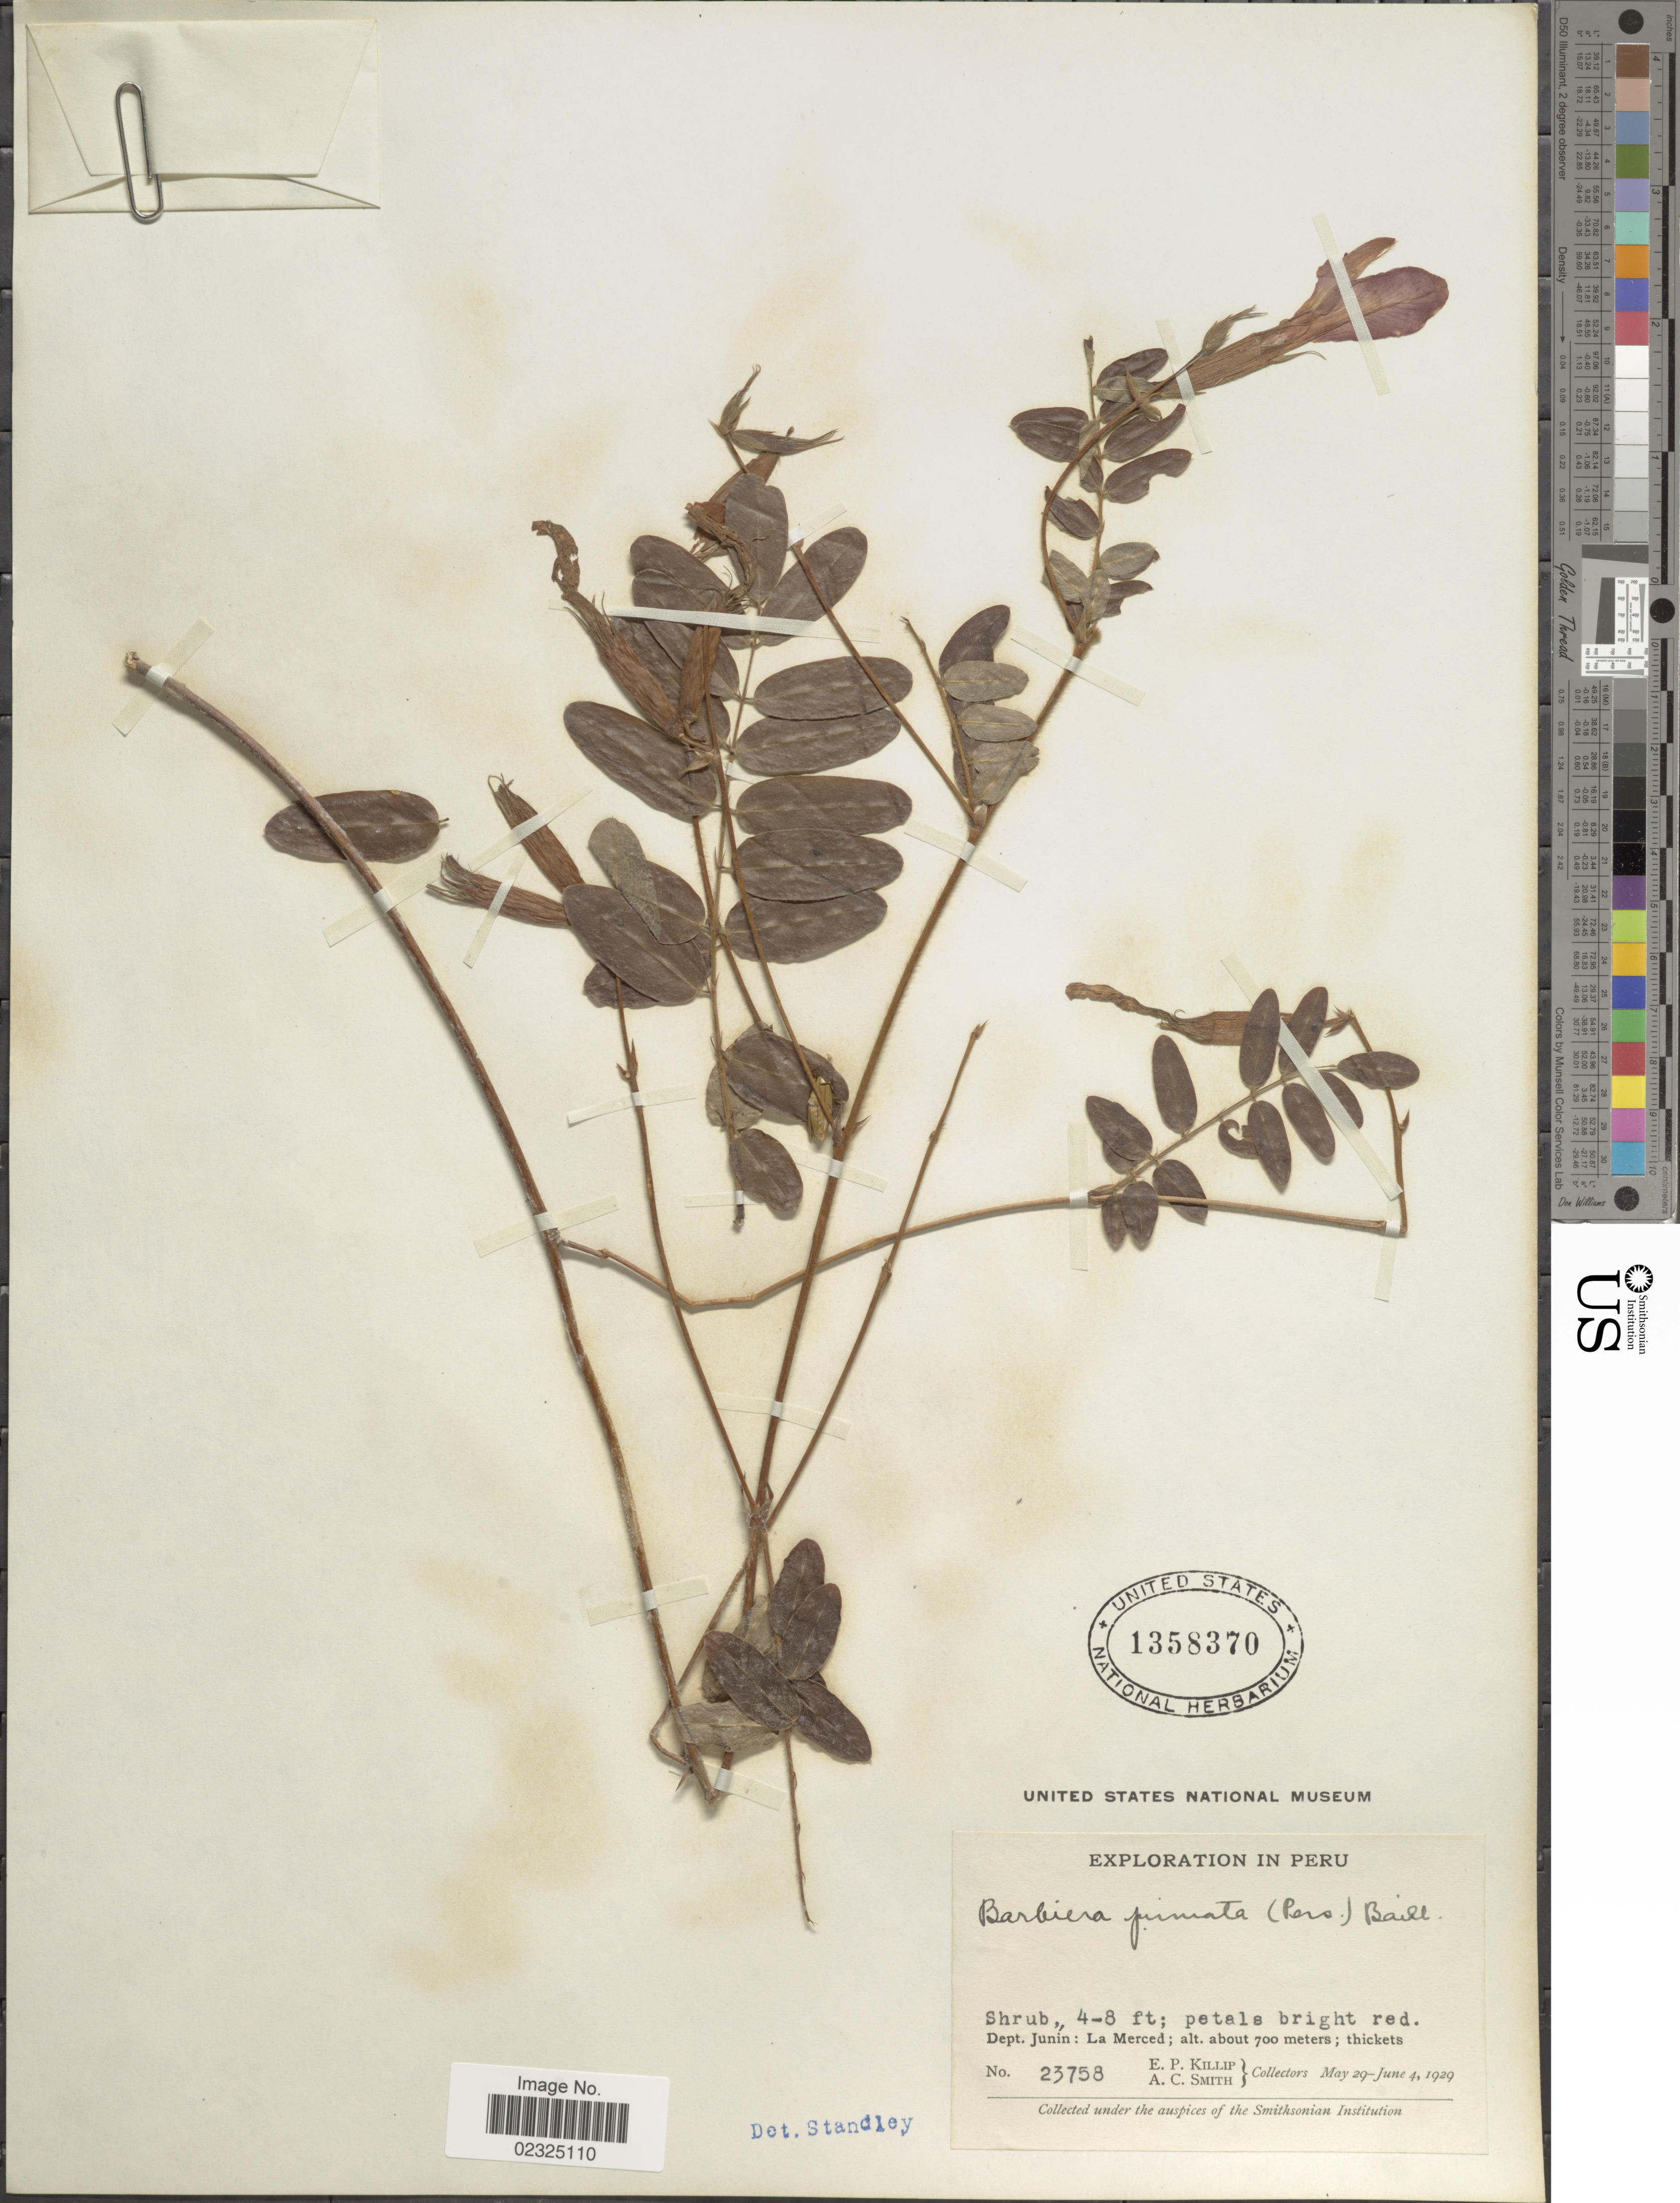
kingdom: Plantae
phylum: Tracheophyta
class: Magnoliopsida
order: Fabales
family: Fabaceae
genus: Barbieria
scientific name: Barbieria sp.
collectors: E. P. Killip & A. C. Smith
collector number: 23758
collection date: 1929-05-29/1929-06-04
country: Peru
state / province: Junín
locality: La Merced; thickets.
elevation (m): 700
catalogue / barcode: US 1358370